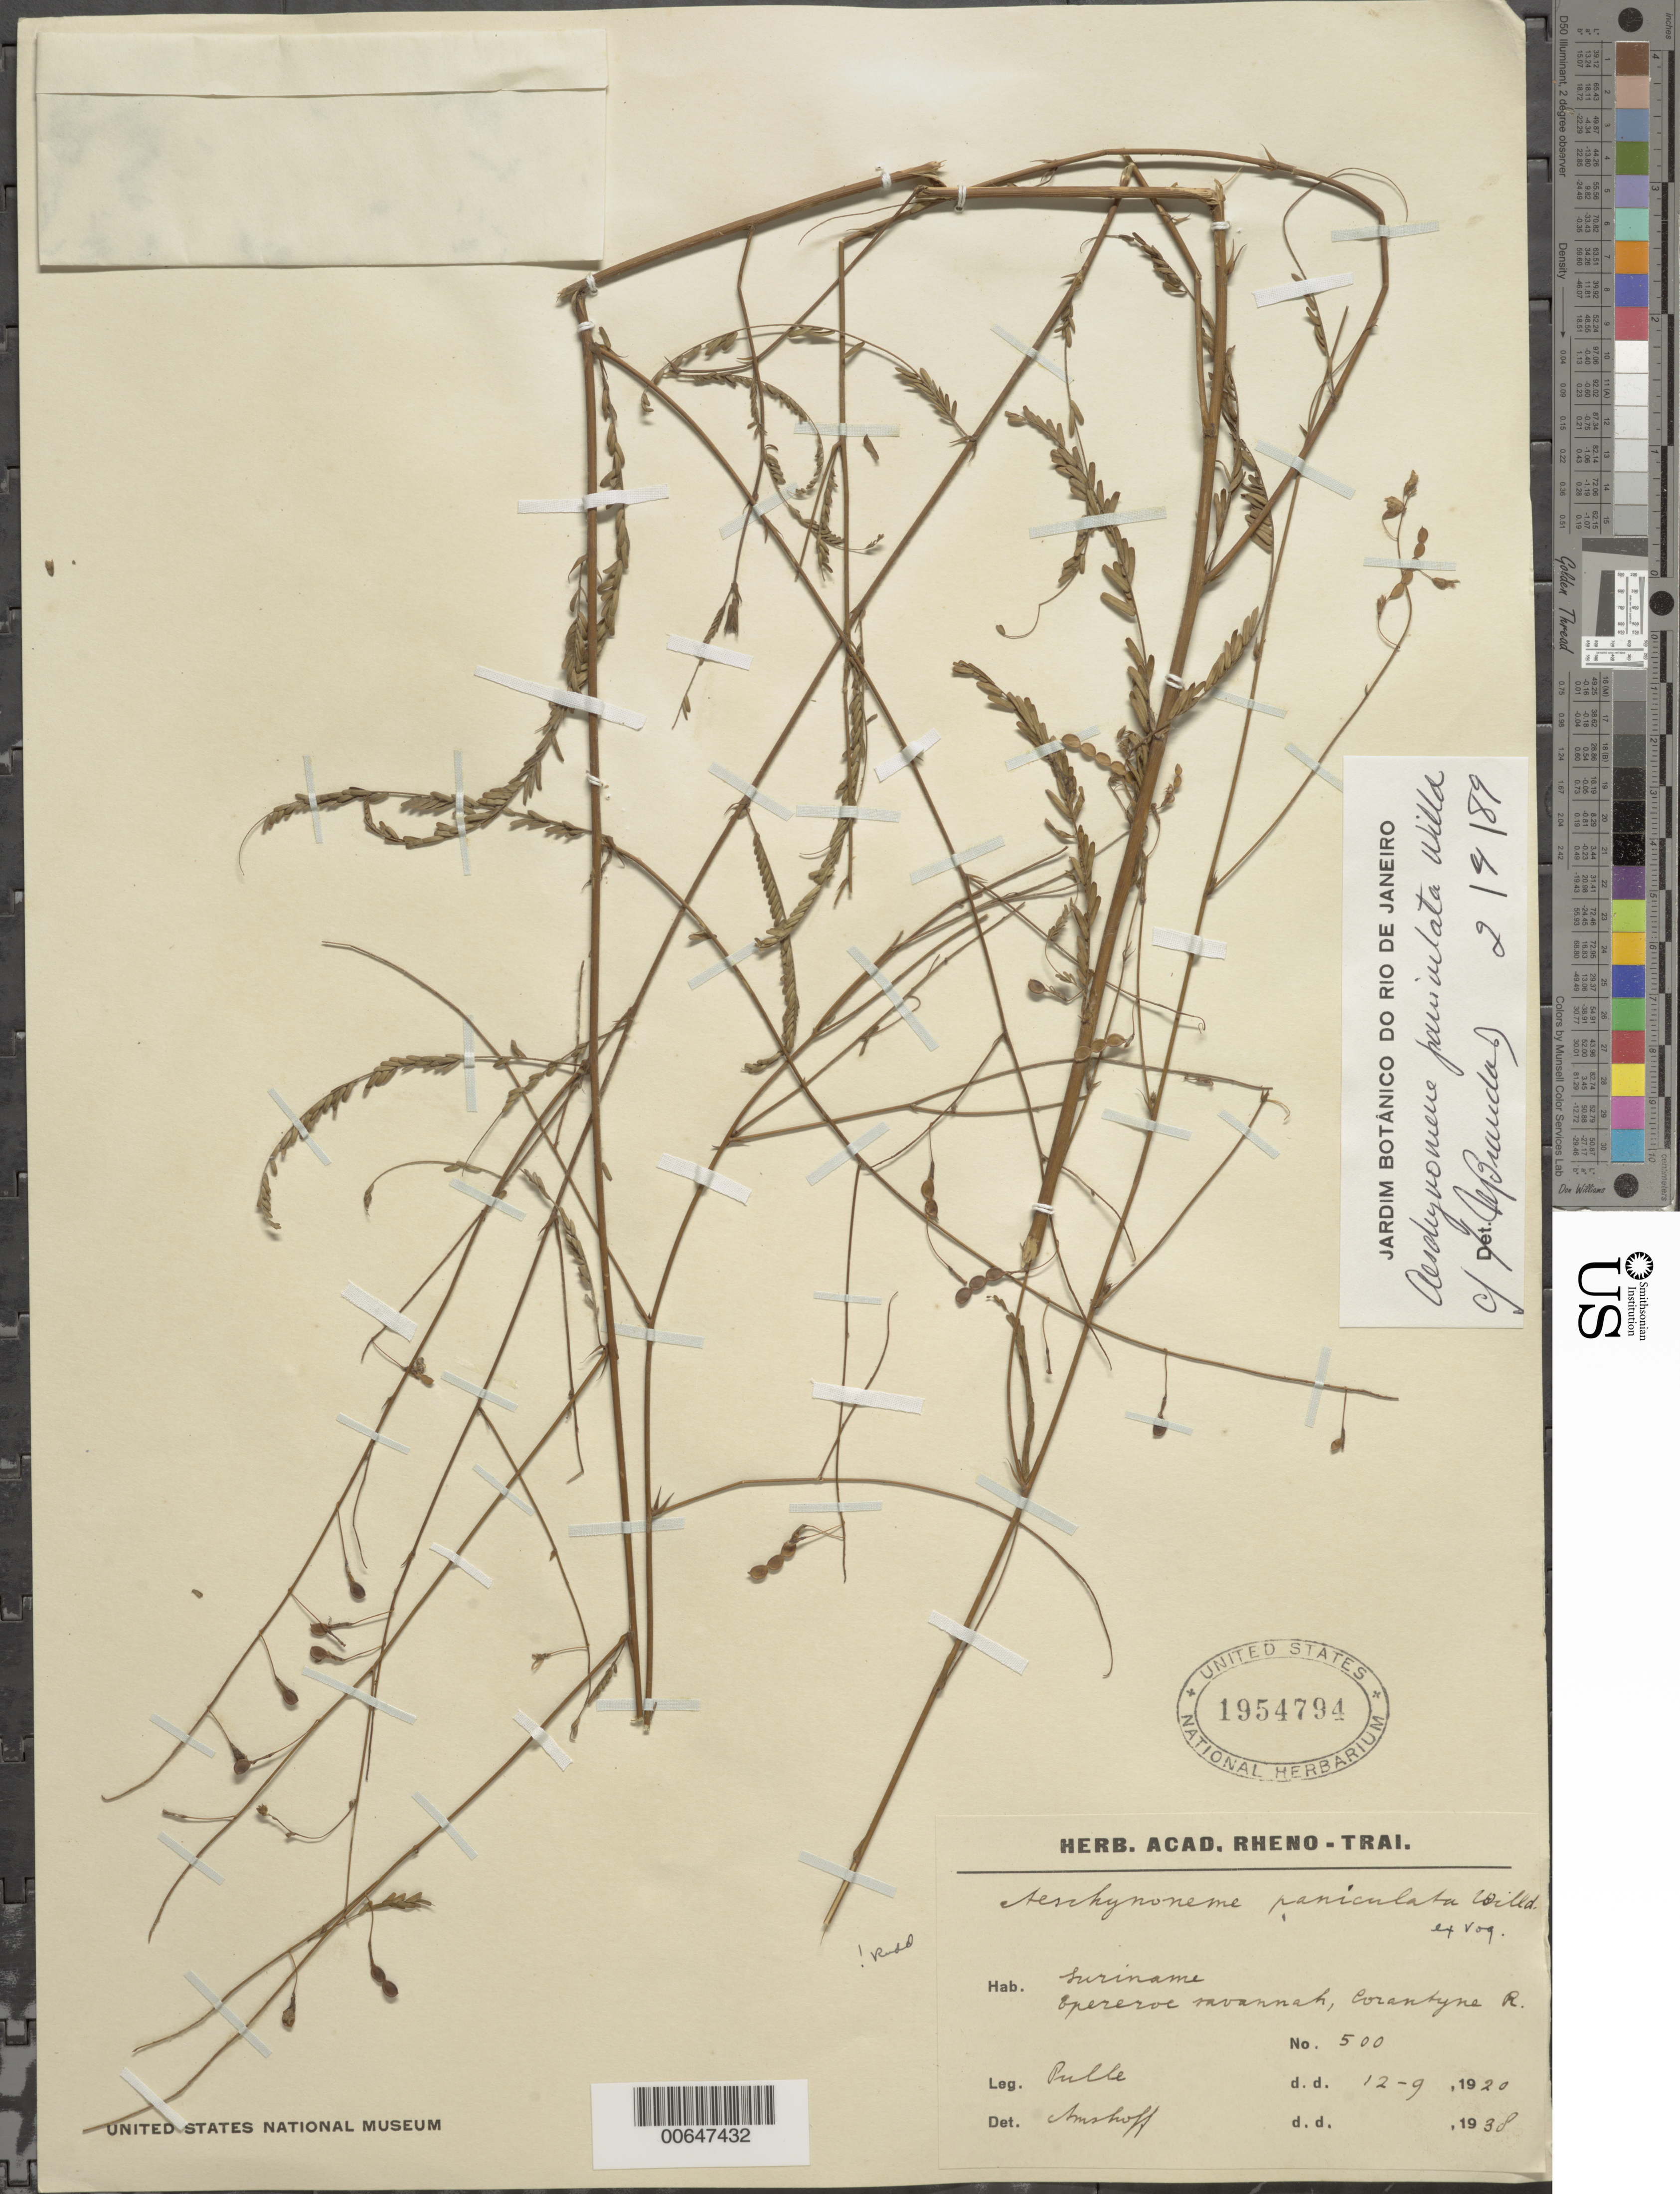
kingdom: Plantae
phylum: Tracheophyta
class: Magnoliopsida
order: Fabales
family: Fabaceae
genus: Aeschynomene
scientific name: Aeschynomene paniculata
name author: Vogel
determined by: Branden, W.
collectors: A. A. Pulle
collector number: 500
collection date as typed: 12-Sep-20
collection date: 1920-09-12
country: Suriname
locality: Courantyne R.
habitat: Savanna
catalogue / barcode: US 1954794